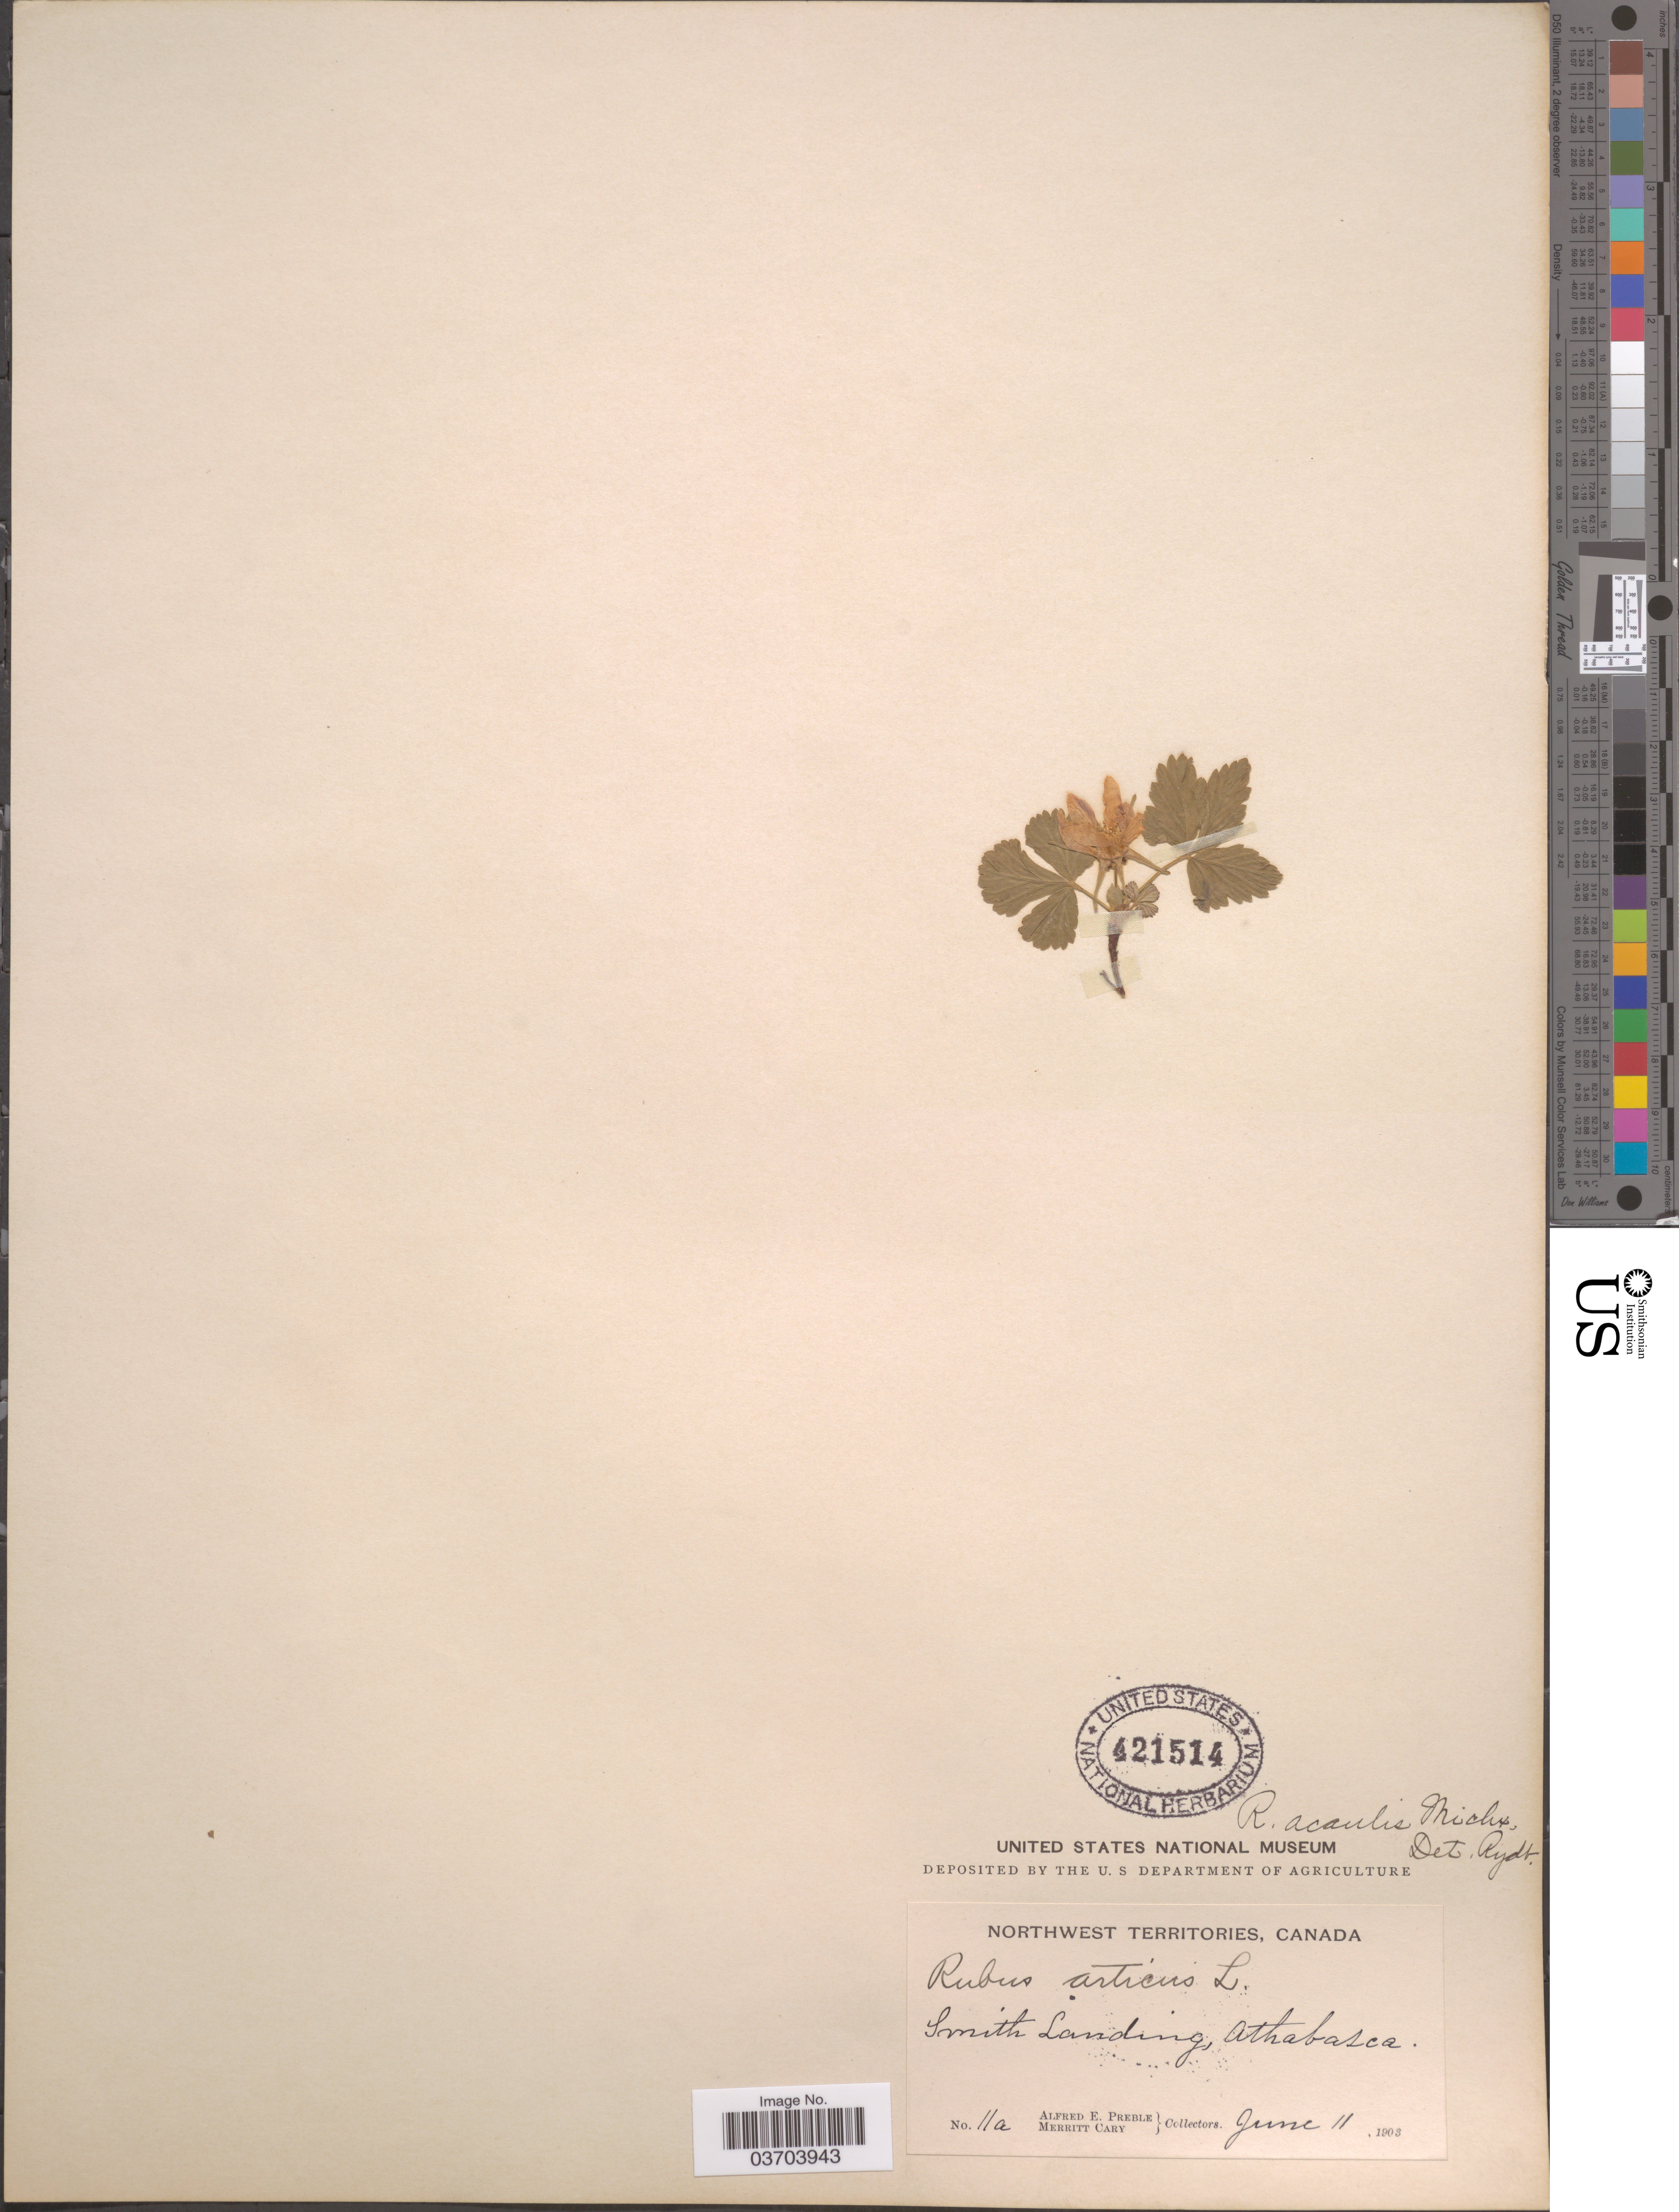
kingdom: Plantae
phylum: Tracheophyta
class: Magnoliopsida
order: Rosales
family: Rosaceae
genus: Rubus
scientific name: Rubus acaulis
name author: Michx.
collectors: A. Preble & M. Cary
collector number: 11a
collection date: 1903-06-11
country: Canada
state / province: Northwest Territories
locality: Smith Landing, Athabasca.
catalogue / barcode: US 421514